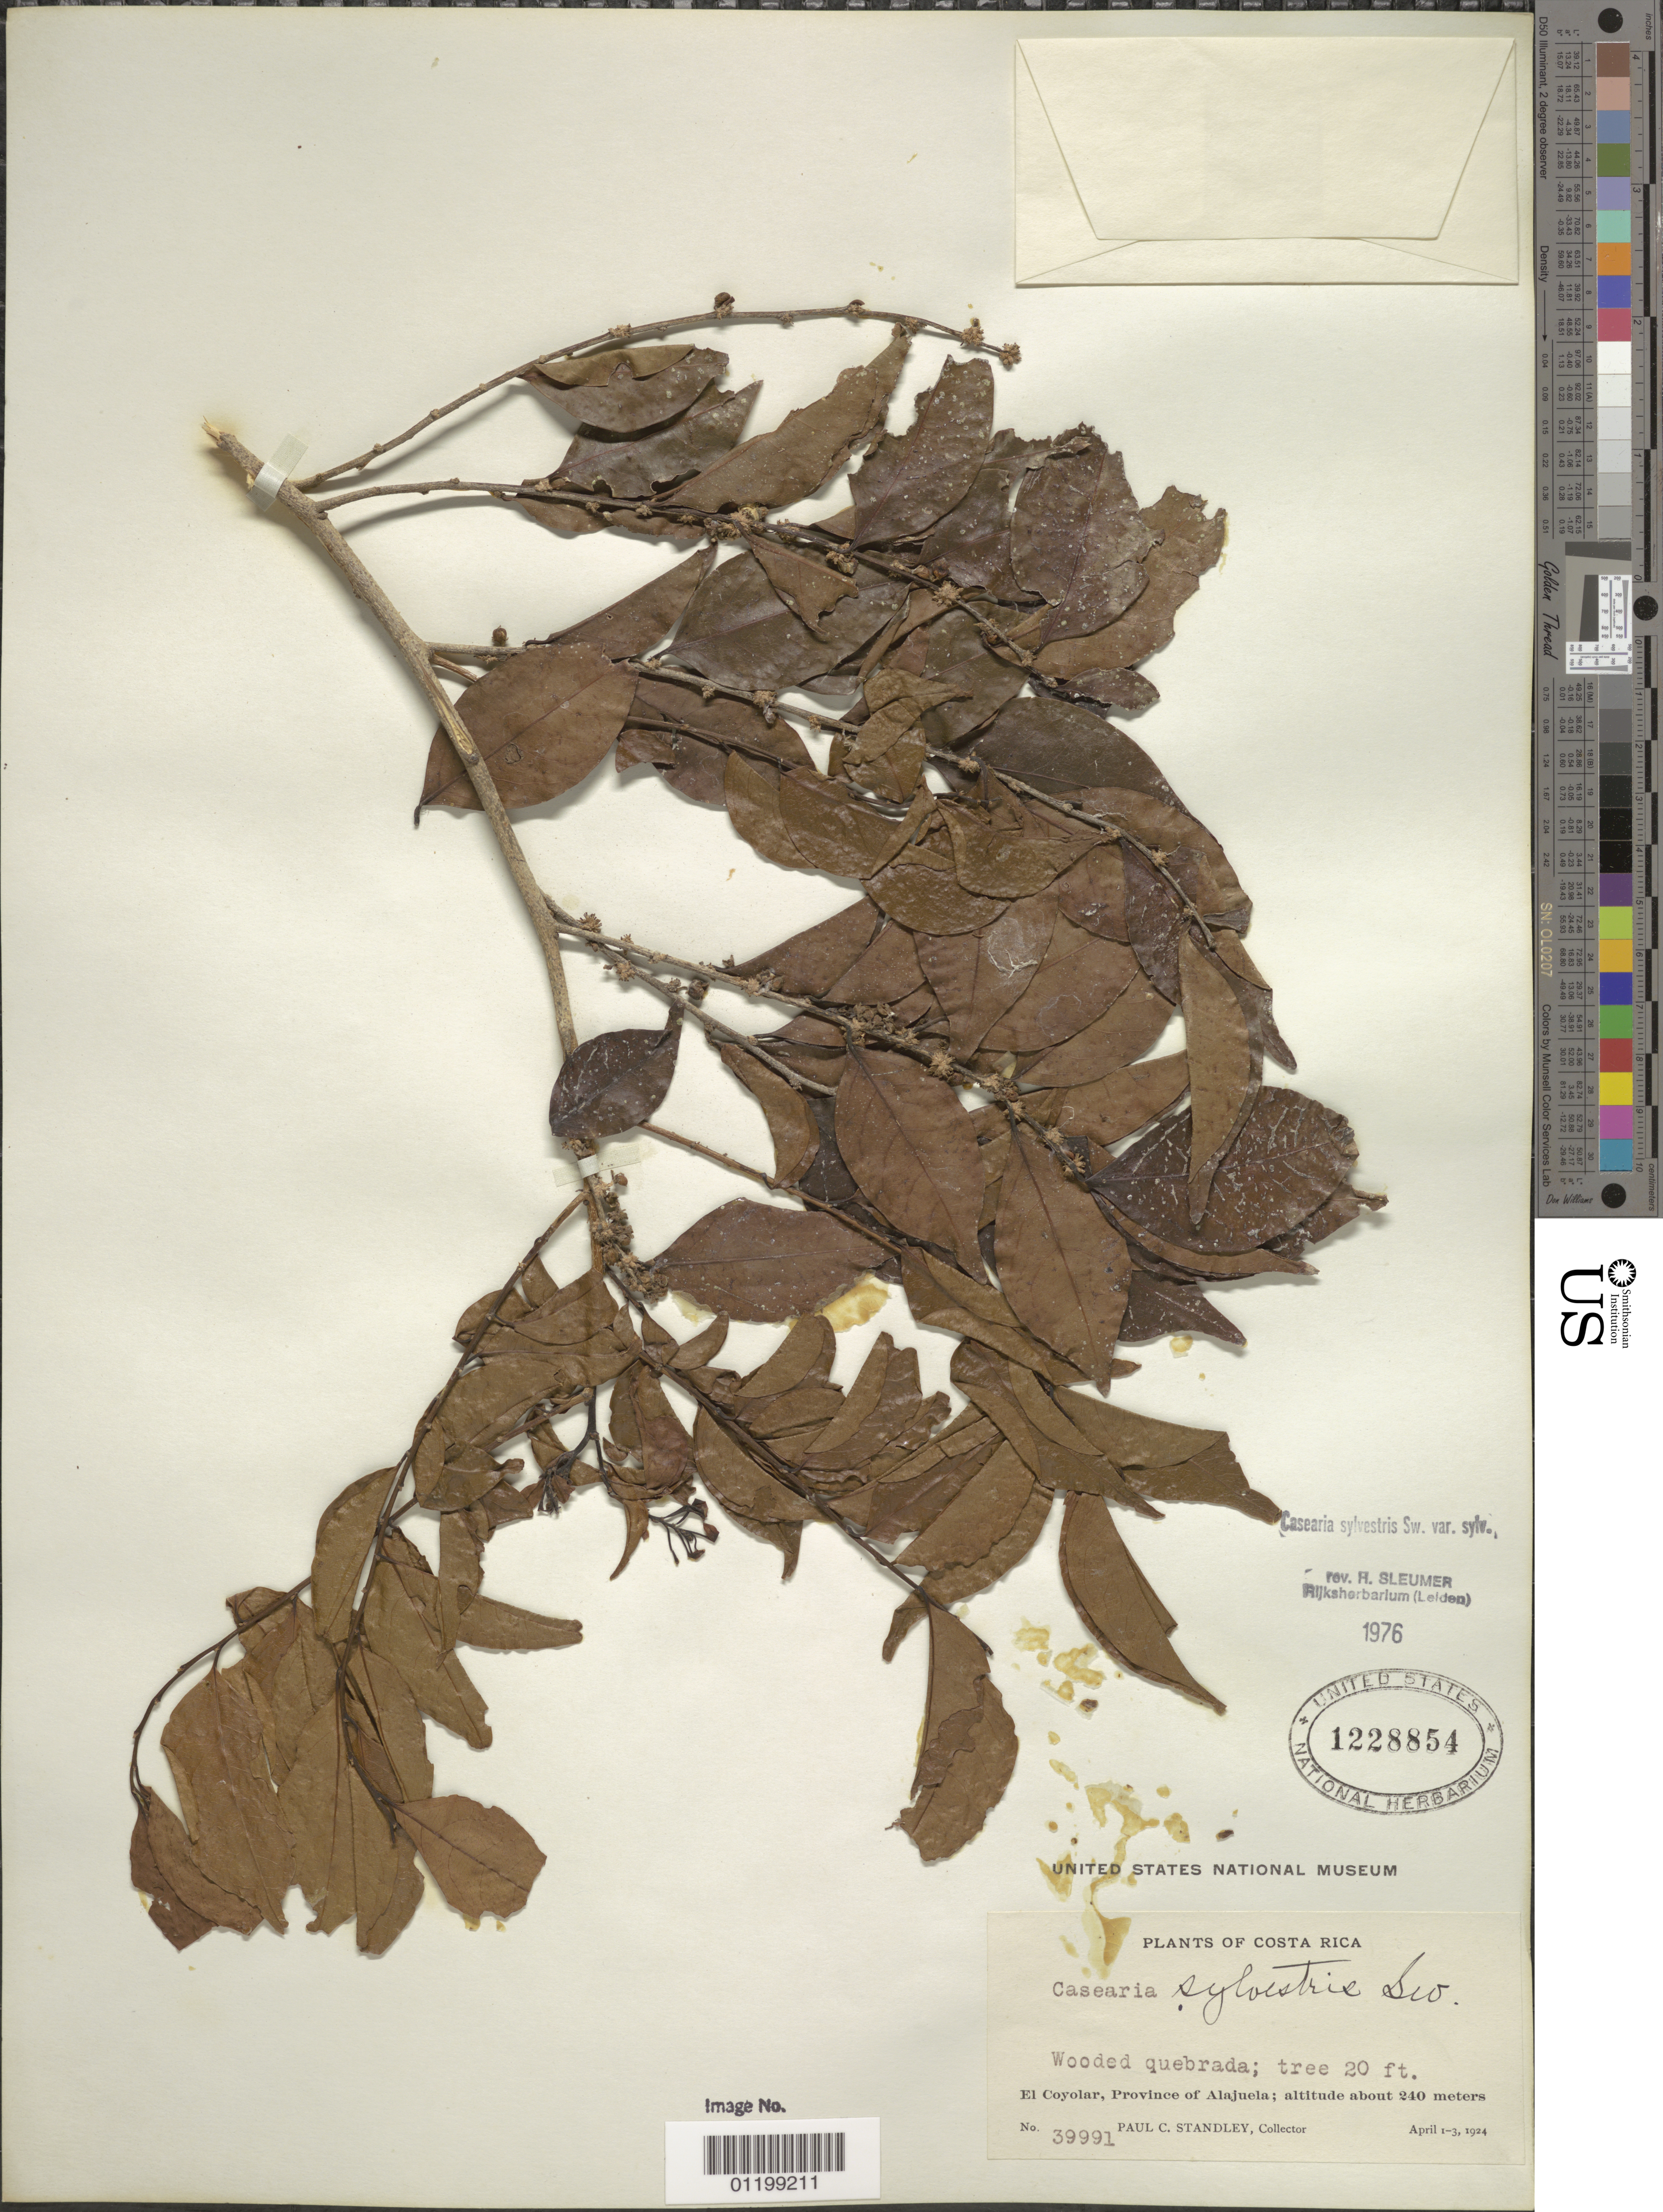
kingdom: Plantae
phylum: Tracheophyta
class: Magnoliopsida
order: Malpighiales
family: Salicaceae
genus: Casearia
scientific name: Casearia sylvestris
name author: Sw.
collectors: P. C. Standley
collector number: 39991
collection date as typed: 01 Apr 1924 to 03 Apr 1924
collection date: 1924-04-01/1924-04-03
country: Costa Rica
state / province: Alajuela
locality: El Coyolar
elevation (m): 240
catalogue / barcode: US 1228854